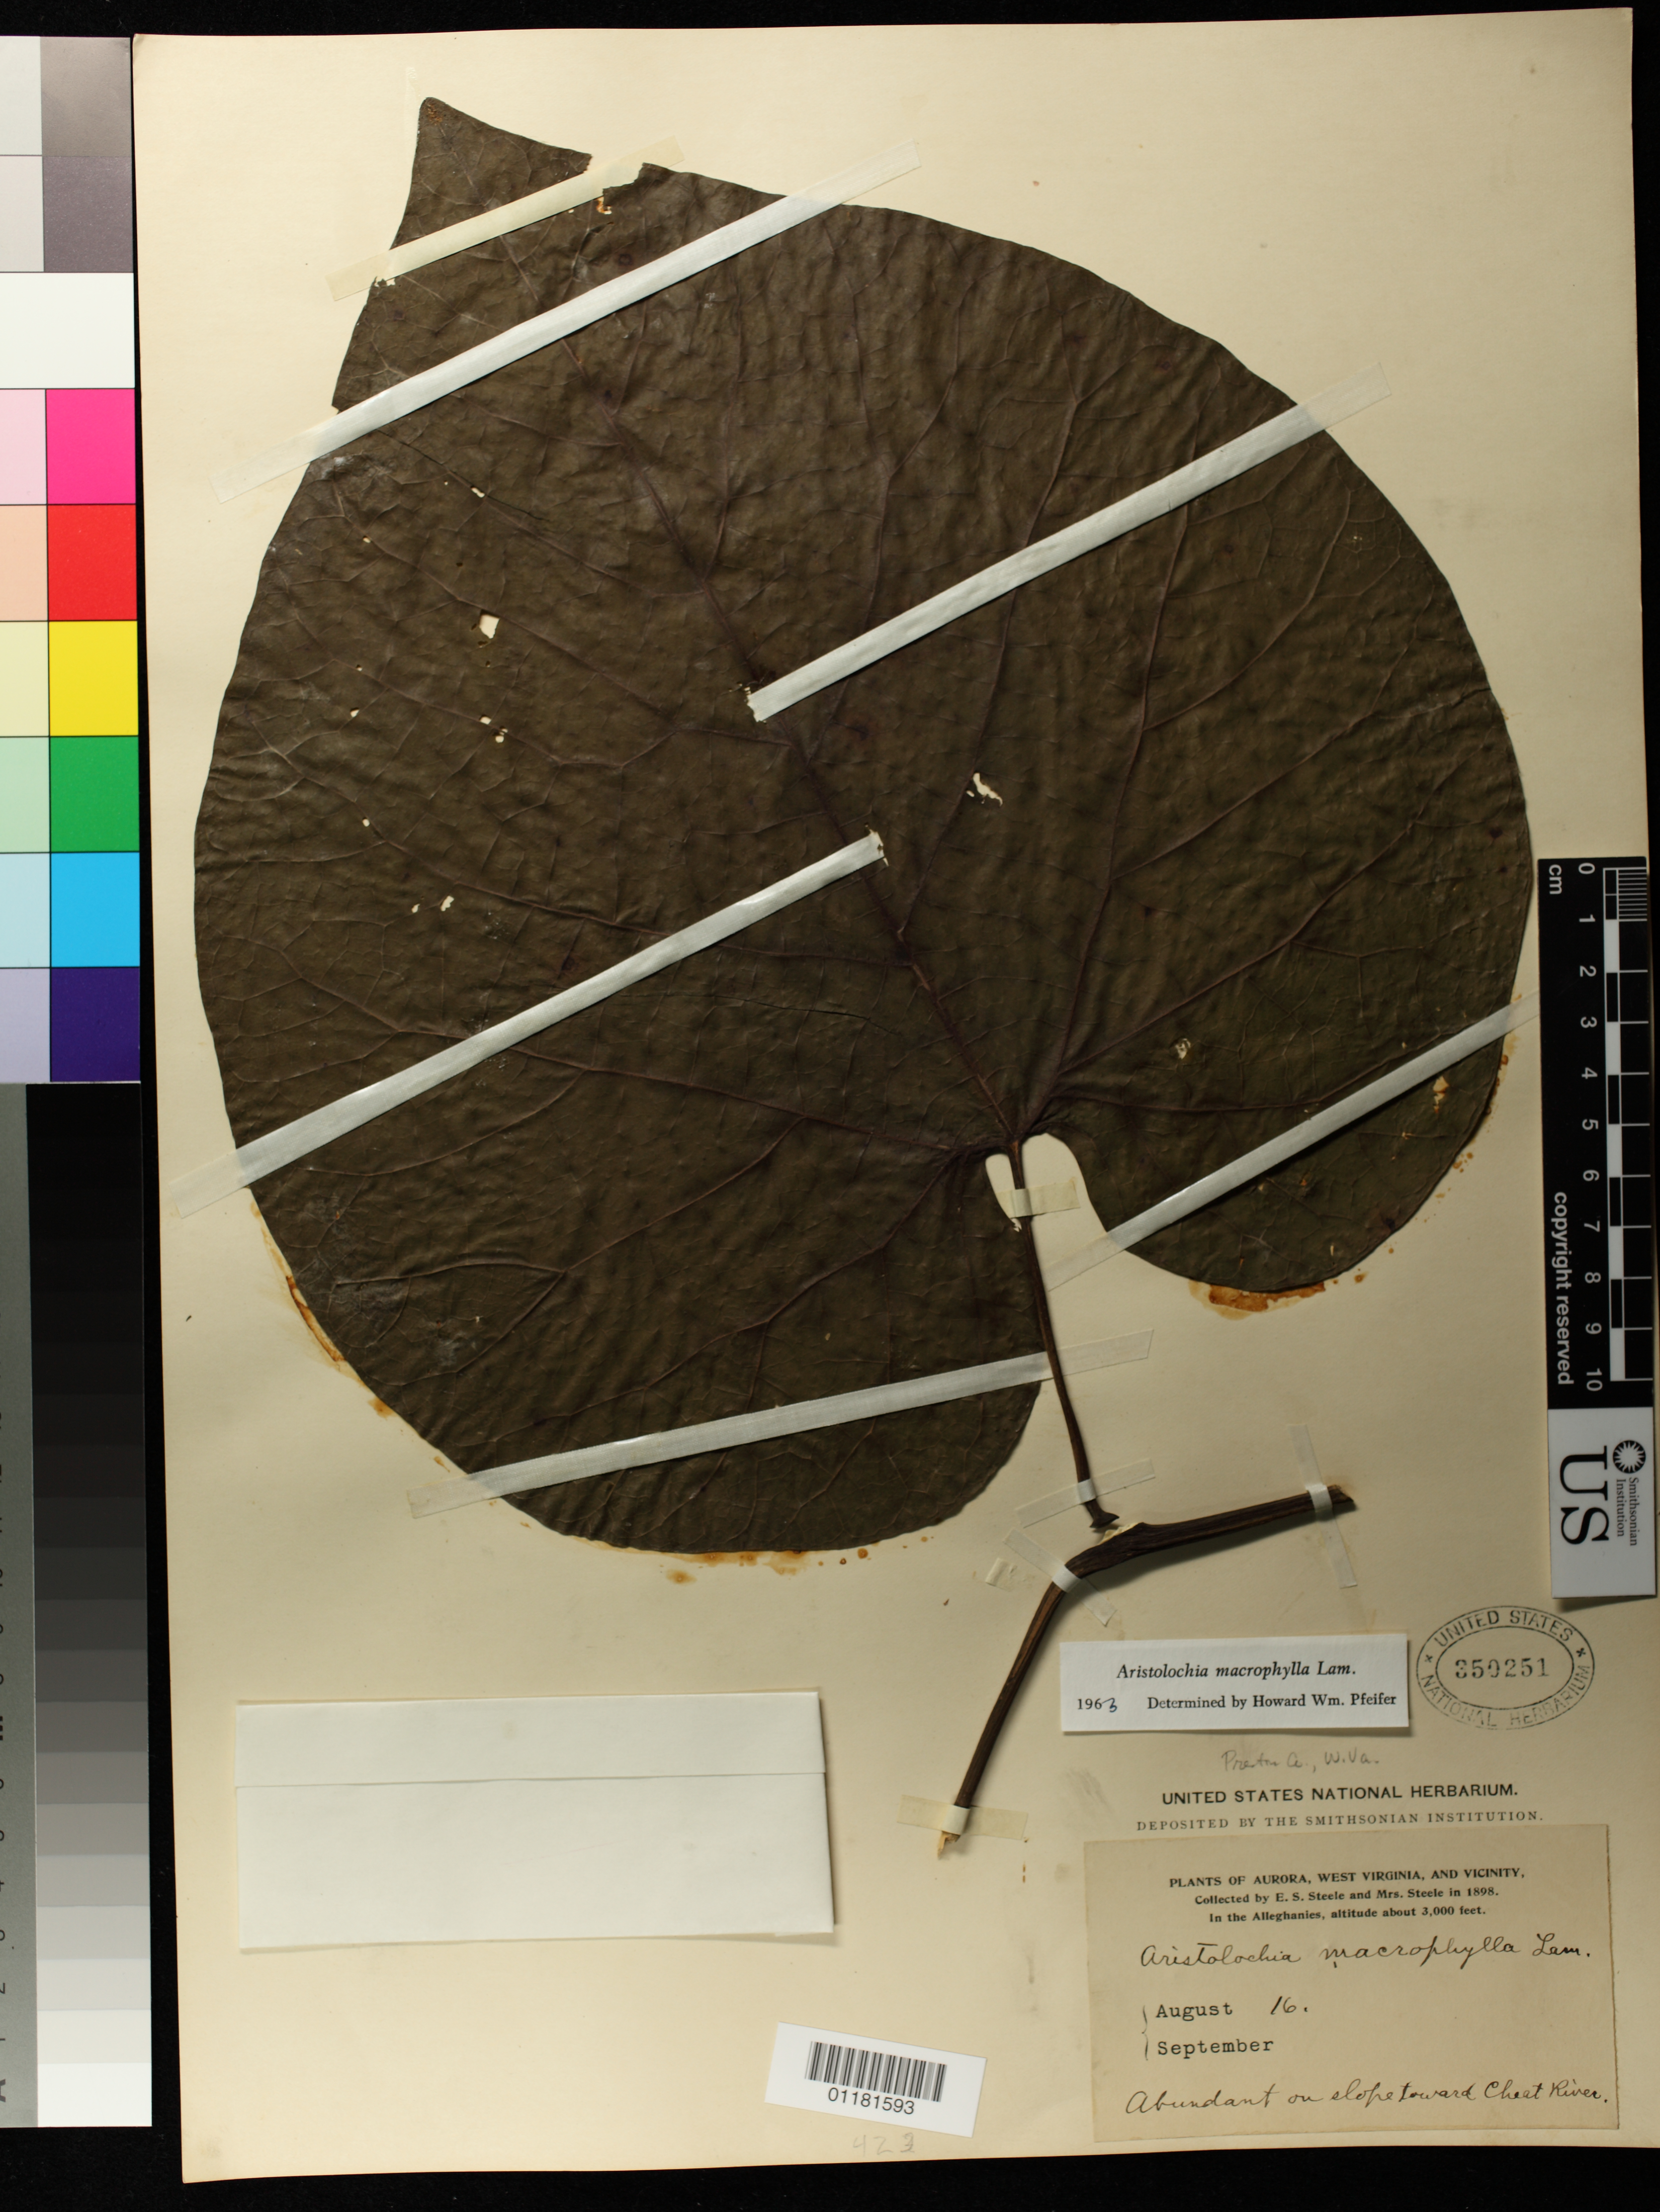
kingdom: Plantae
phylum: Tracheophyta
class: Magnoliopsida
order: Piperales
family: Aristolochiaceae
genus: Aristolochia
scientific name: Aristolochia macrophylla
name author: Lam.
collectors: E. Steele & Mrs. E. S. Steele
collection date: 1898-08-16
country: United States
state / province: West Virginia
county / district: Preston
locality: in the Alleghanies in the vicinity of Aurora, Preston County abundant on slope toward Cheat River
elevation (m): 914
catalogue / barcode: US 359251